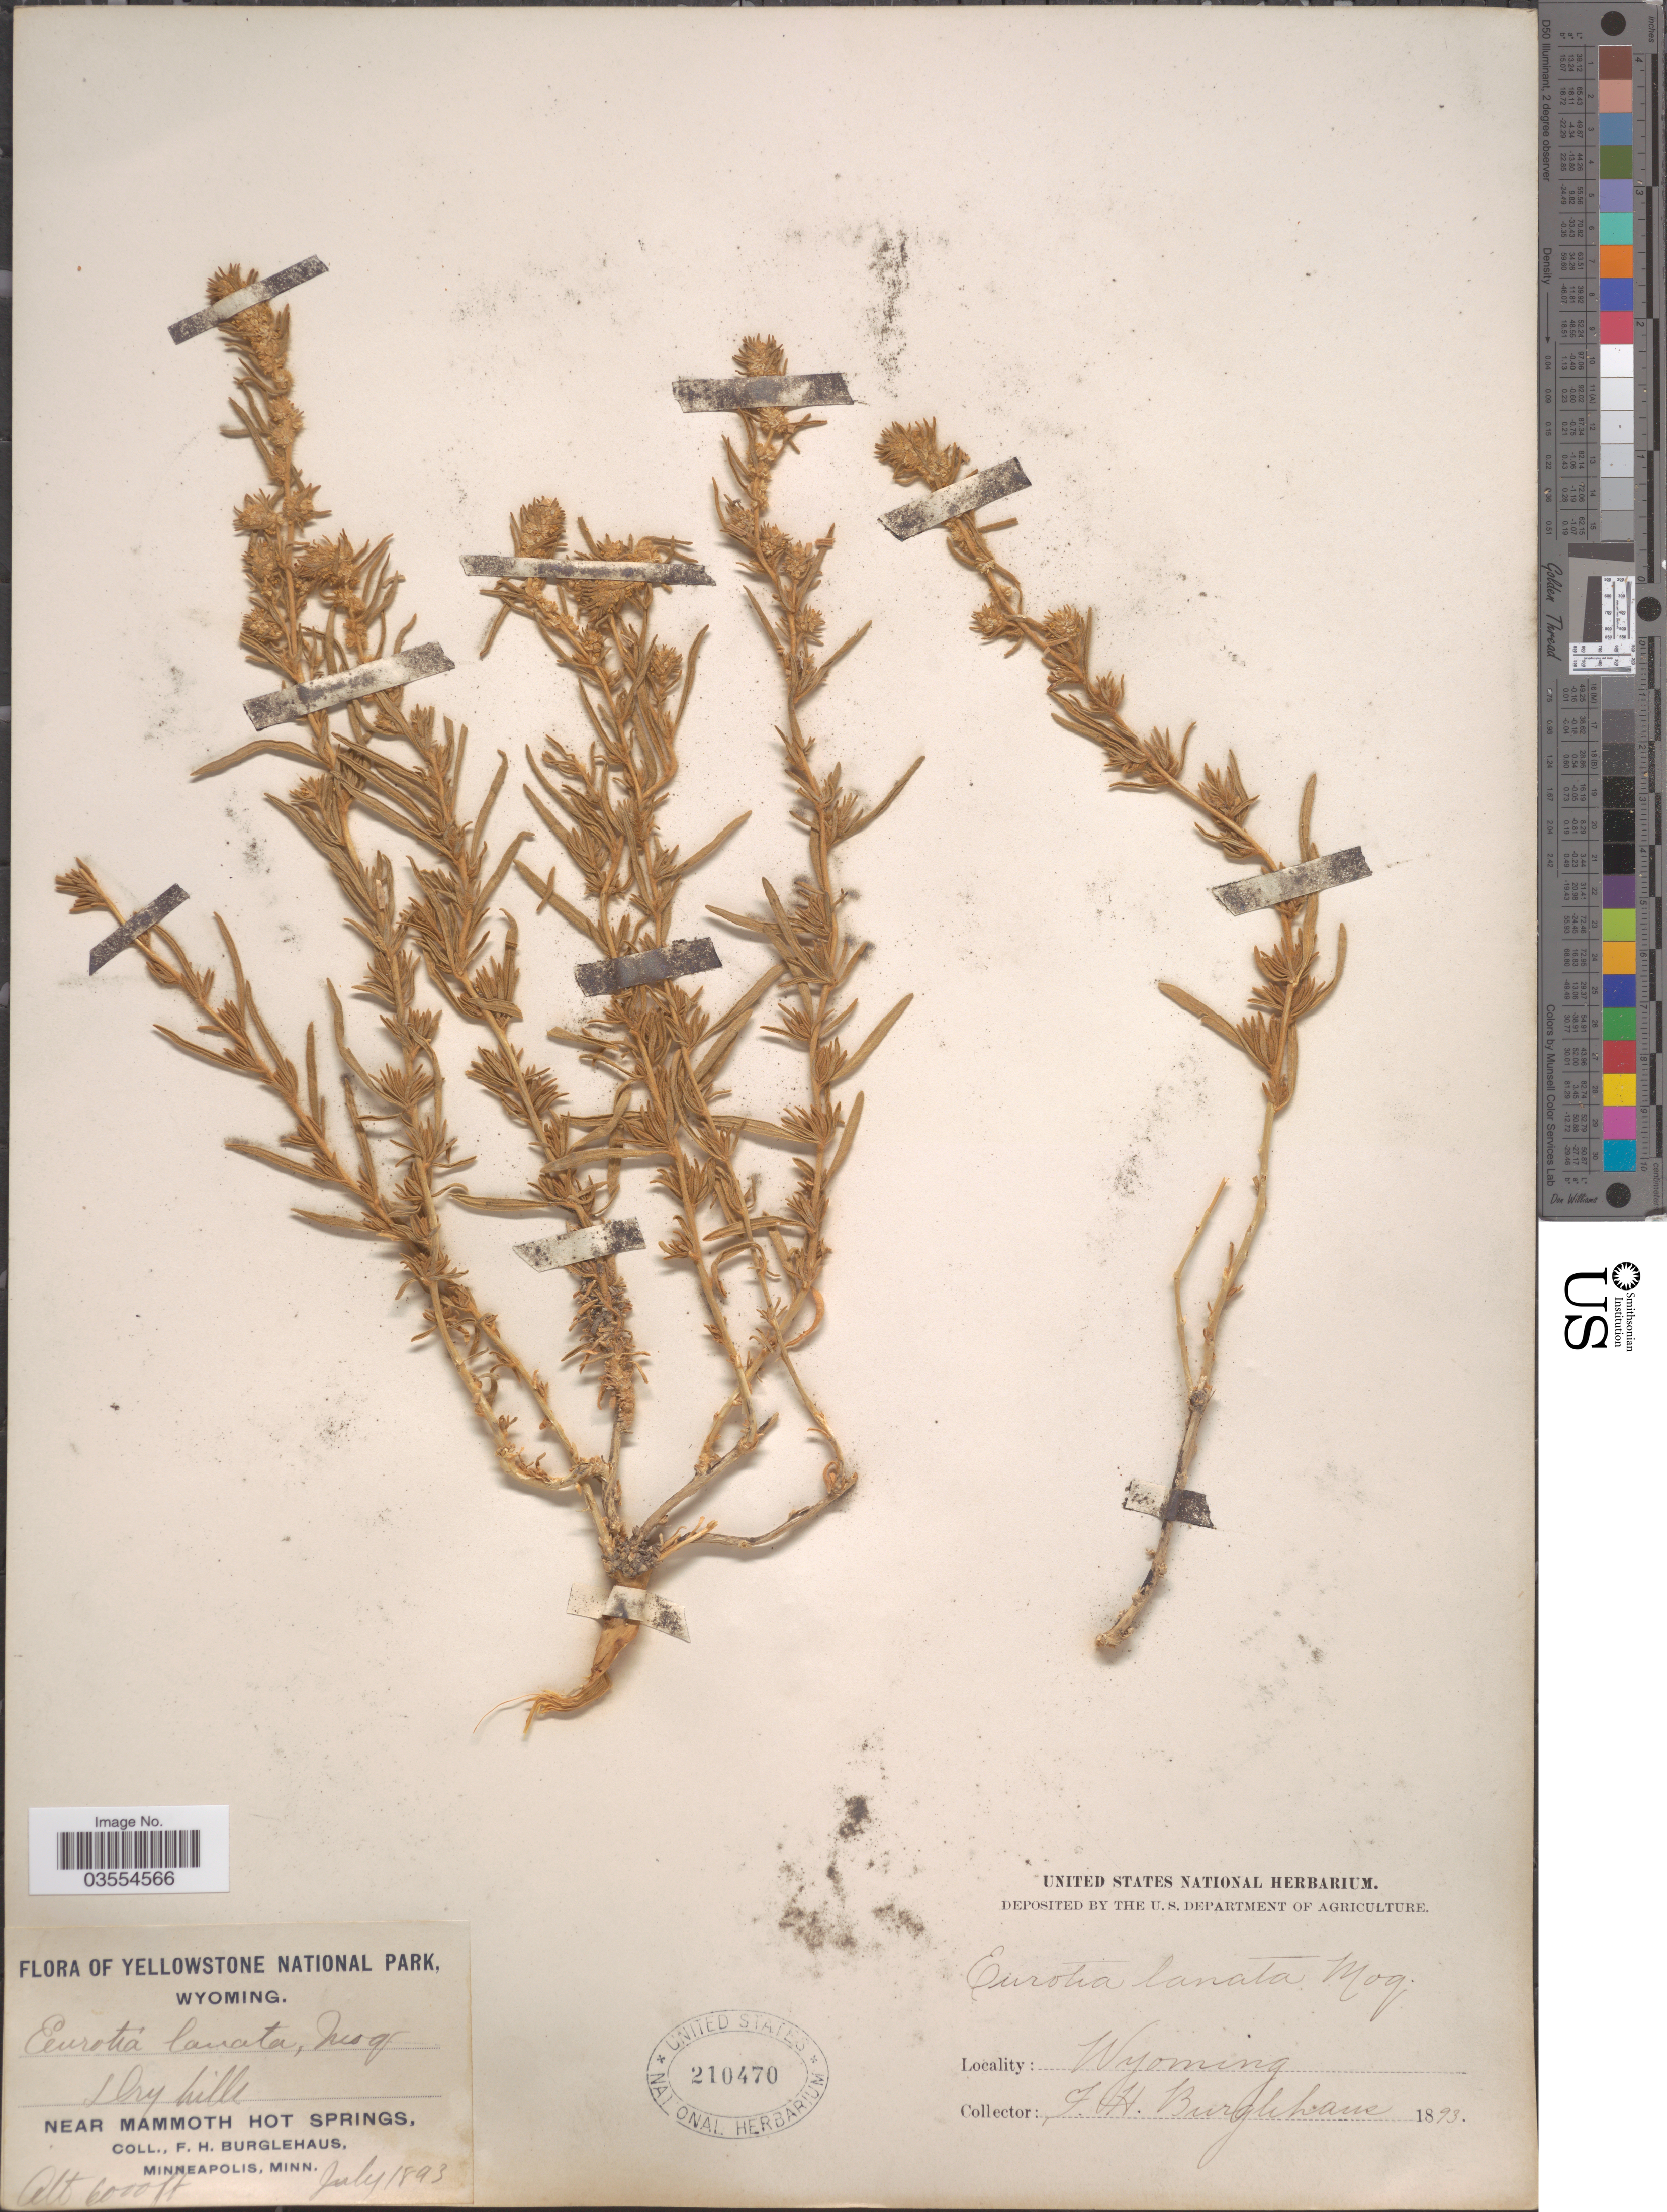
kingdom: Plantae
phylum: Tracheophyta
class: Magnoliopsida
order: Caryophyllales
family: Amaranthaceae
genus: Krascheninnikovia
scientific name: Krascheninnikovia lanata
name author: (Pursh) A. Meeuse & A.Smit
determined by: U.S. National Herbarium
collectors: F. Burglehaus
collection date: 1893-07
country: United States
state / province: Wyoming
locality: Yellowstone National Park. Near Mammoth Hot Springs.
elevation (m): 1829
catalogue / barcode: US 210470